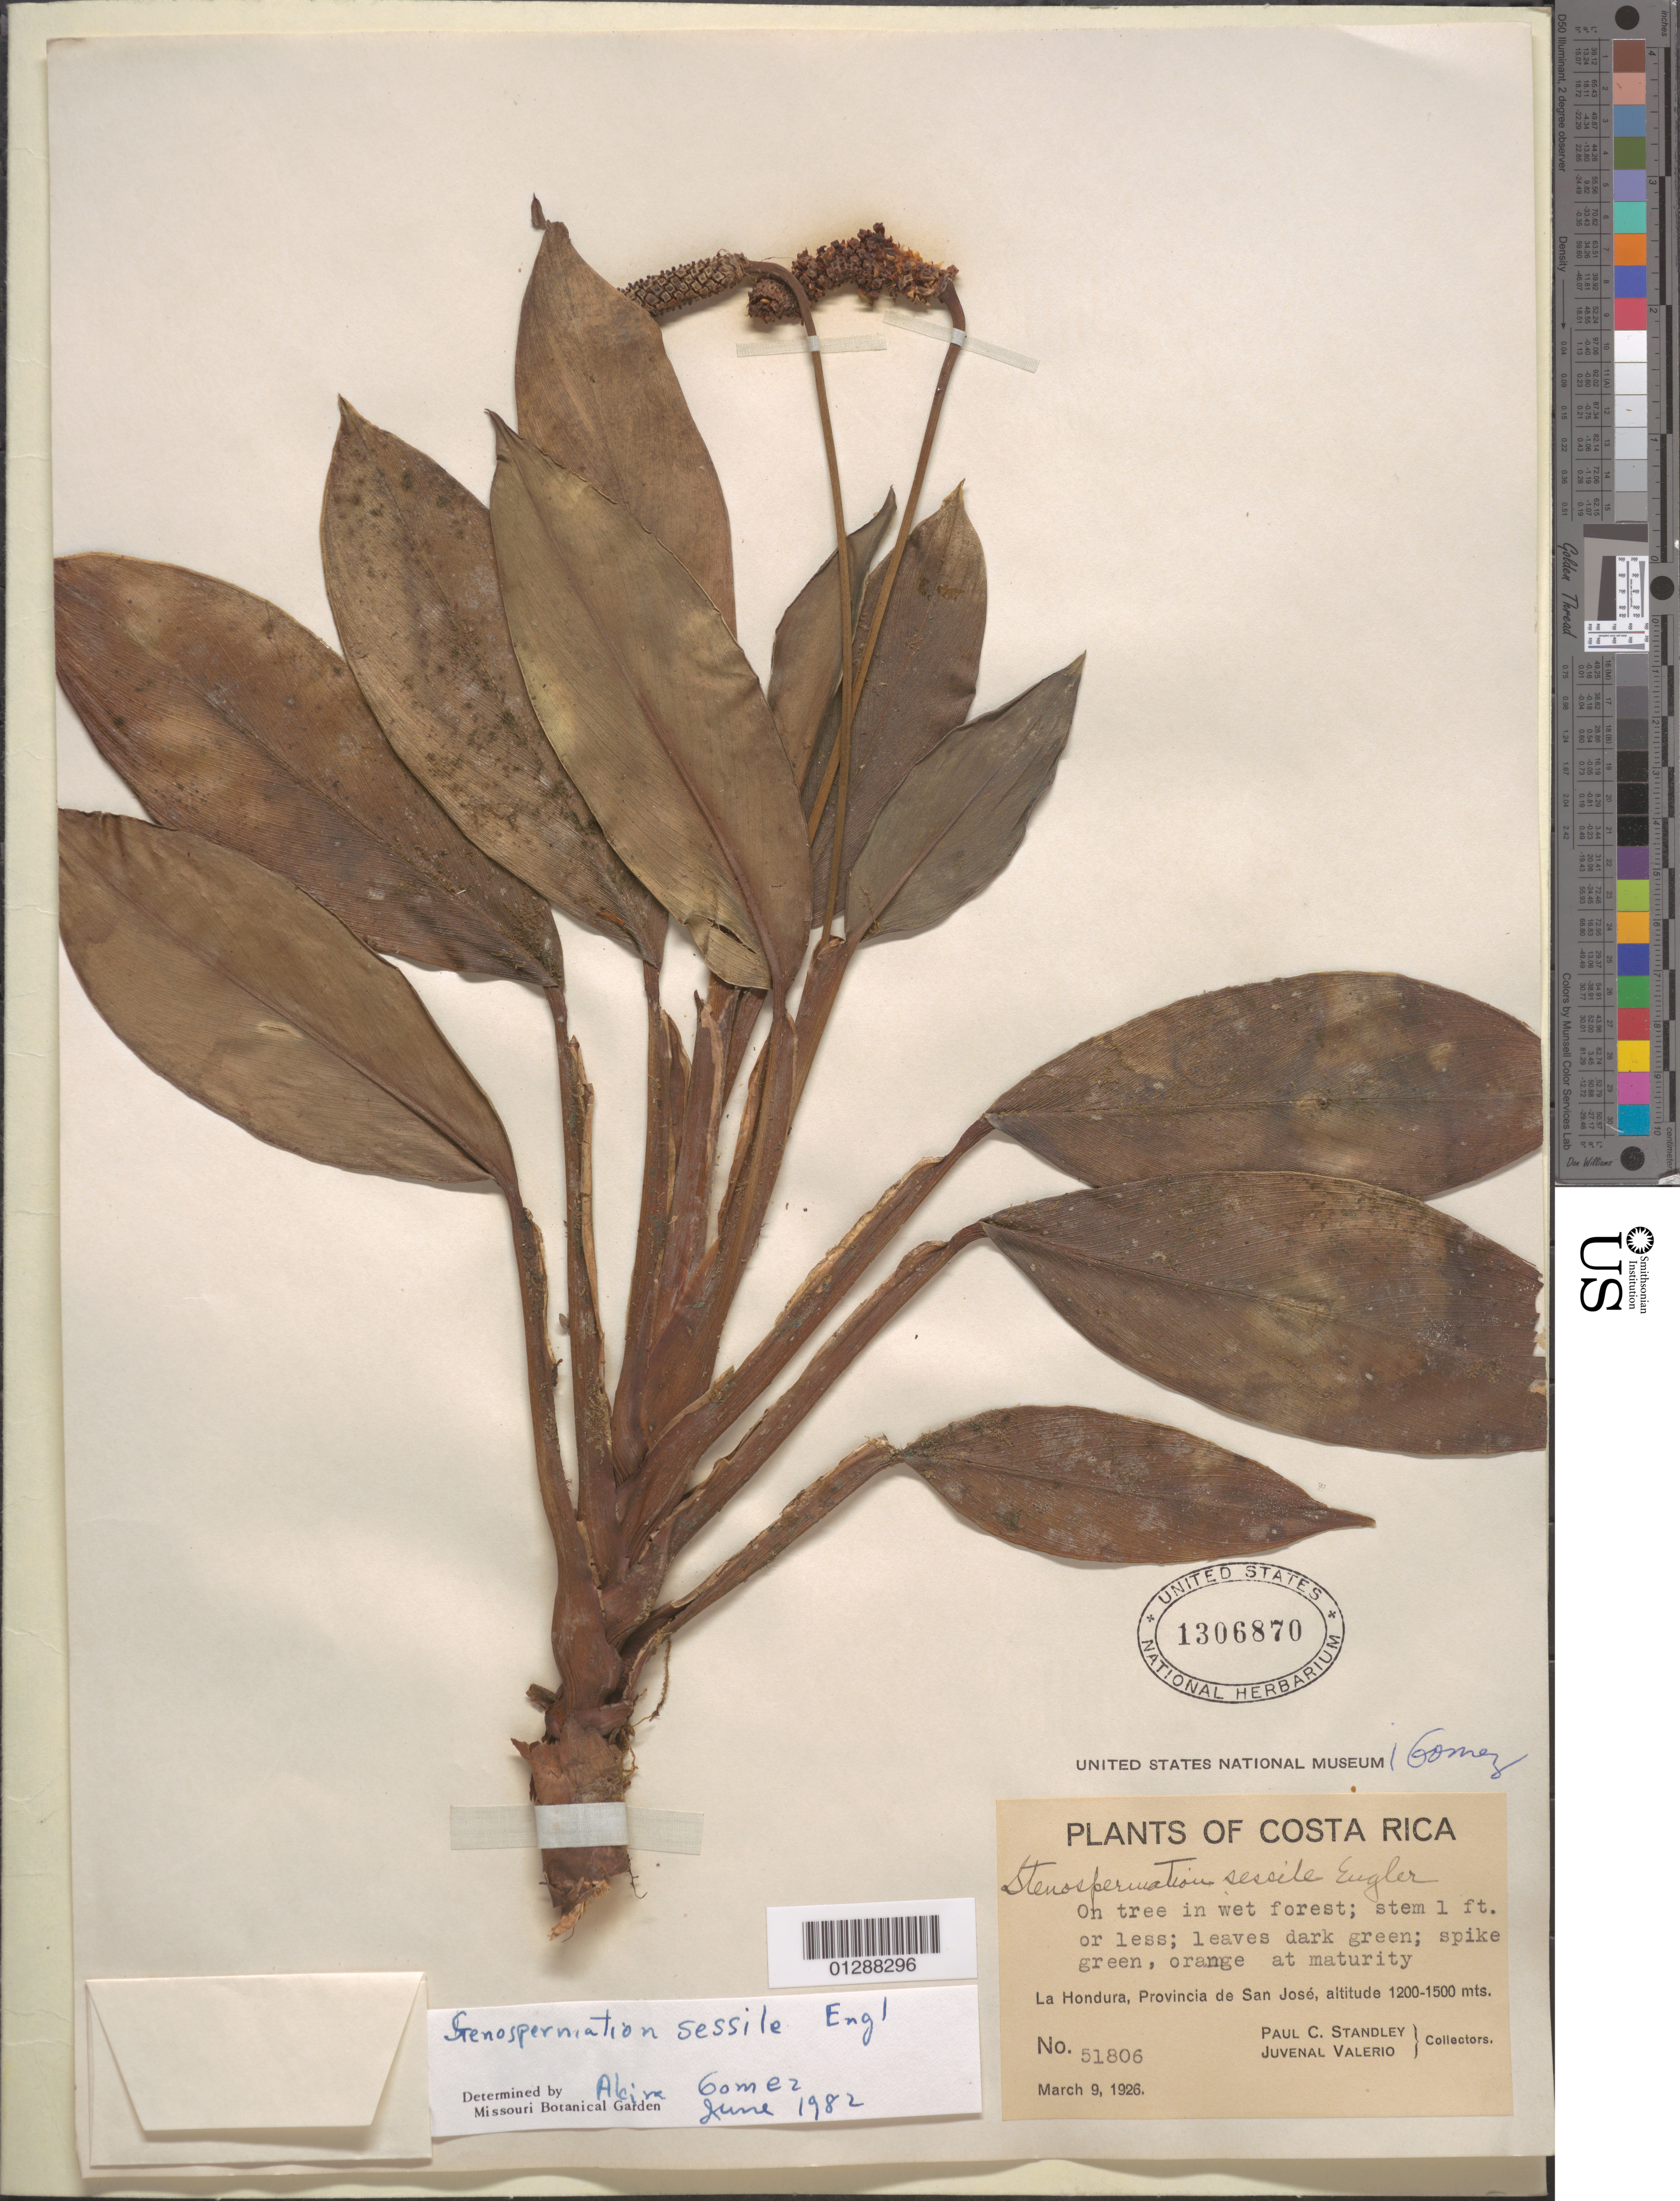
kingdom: Plantae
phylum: Tracheophyta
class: Liliopsida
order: Alismatales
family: Araceae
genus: Stenospermation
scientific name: Stenospermation sessile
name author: Engl.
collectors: P. C. Standley & J. Valerio R.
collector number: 51806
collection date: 1926-03-09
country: Costa Rica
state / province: San José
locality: La Hondura.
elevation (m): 1200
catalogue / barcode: US 1306870